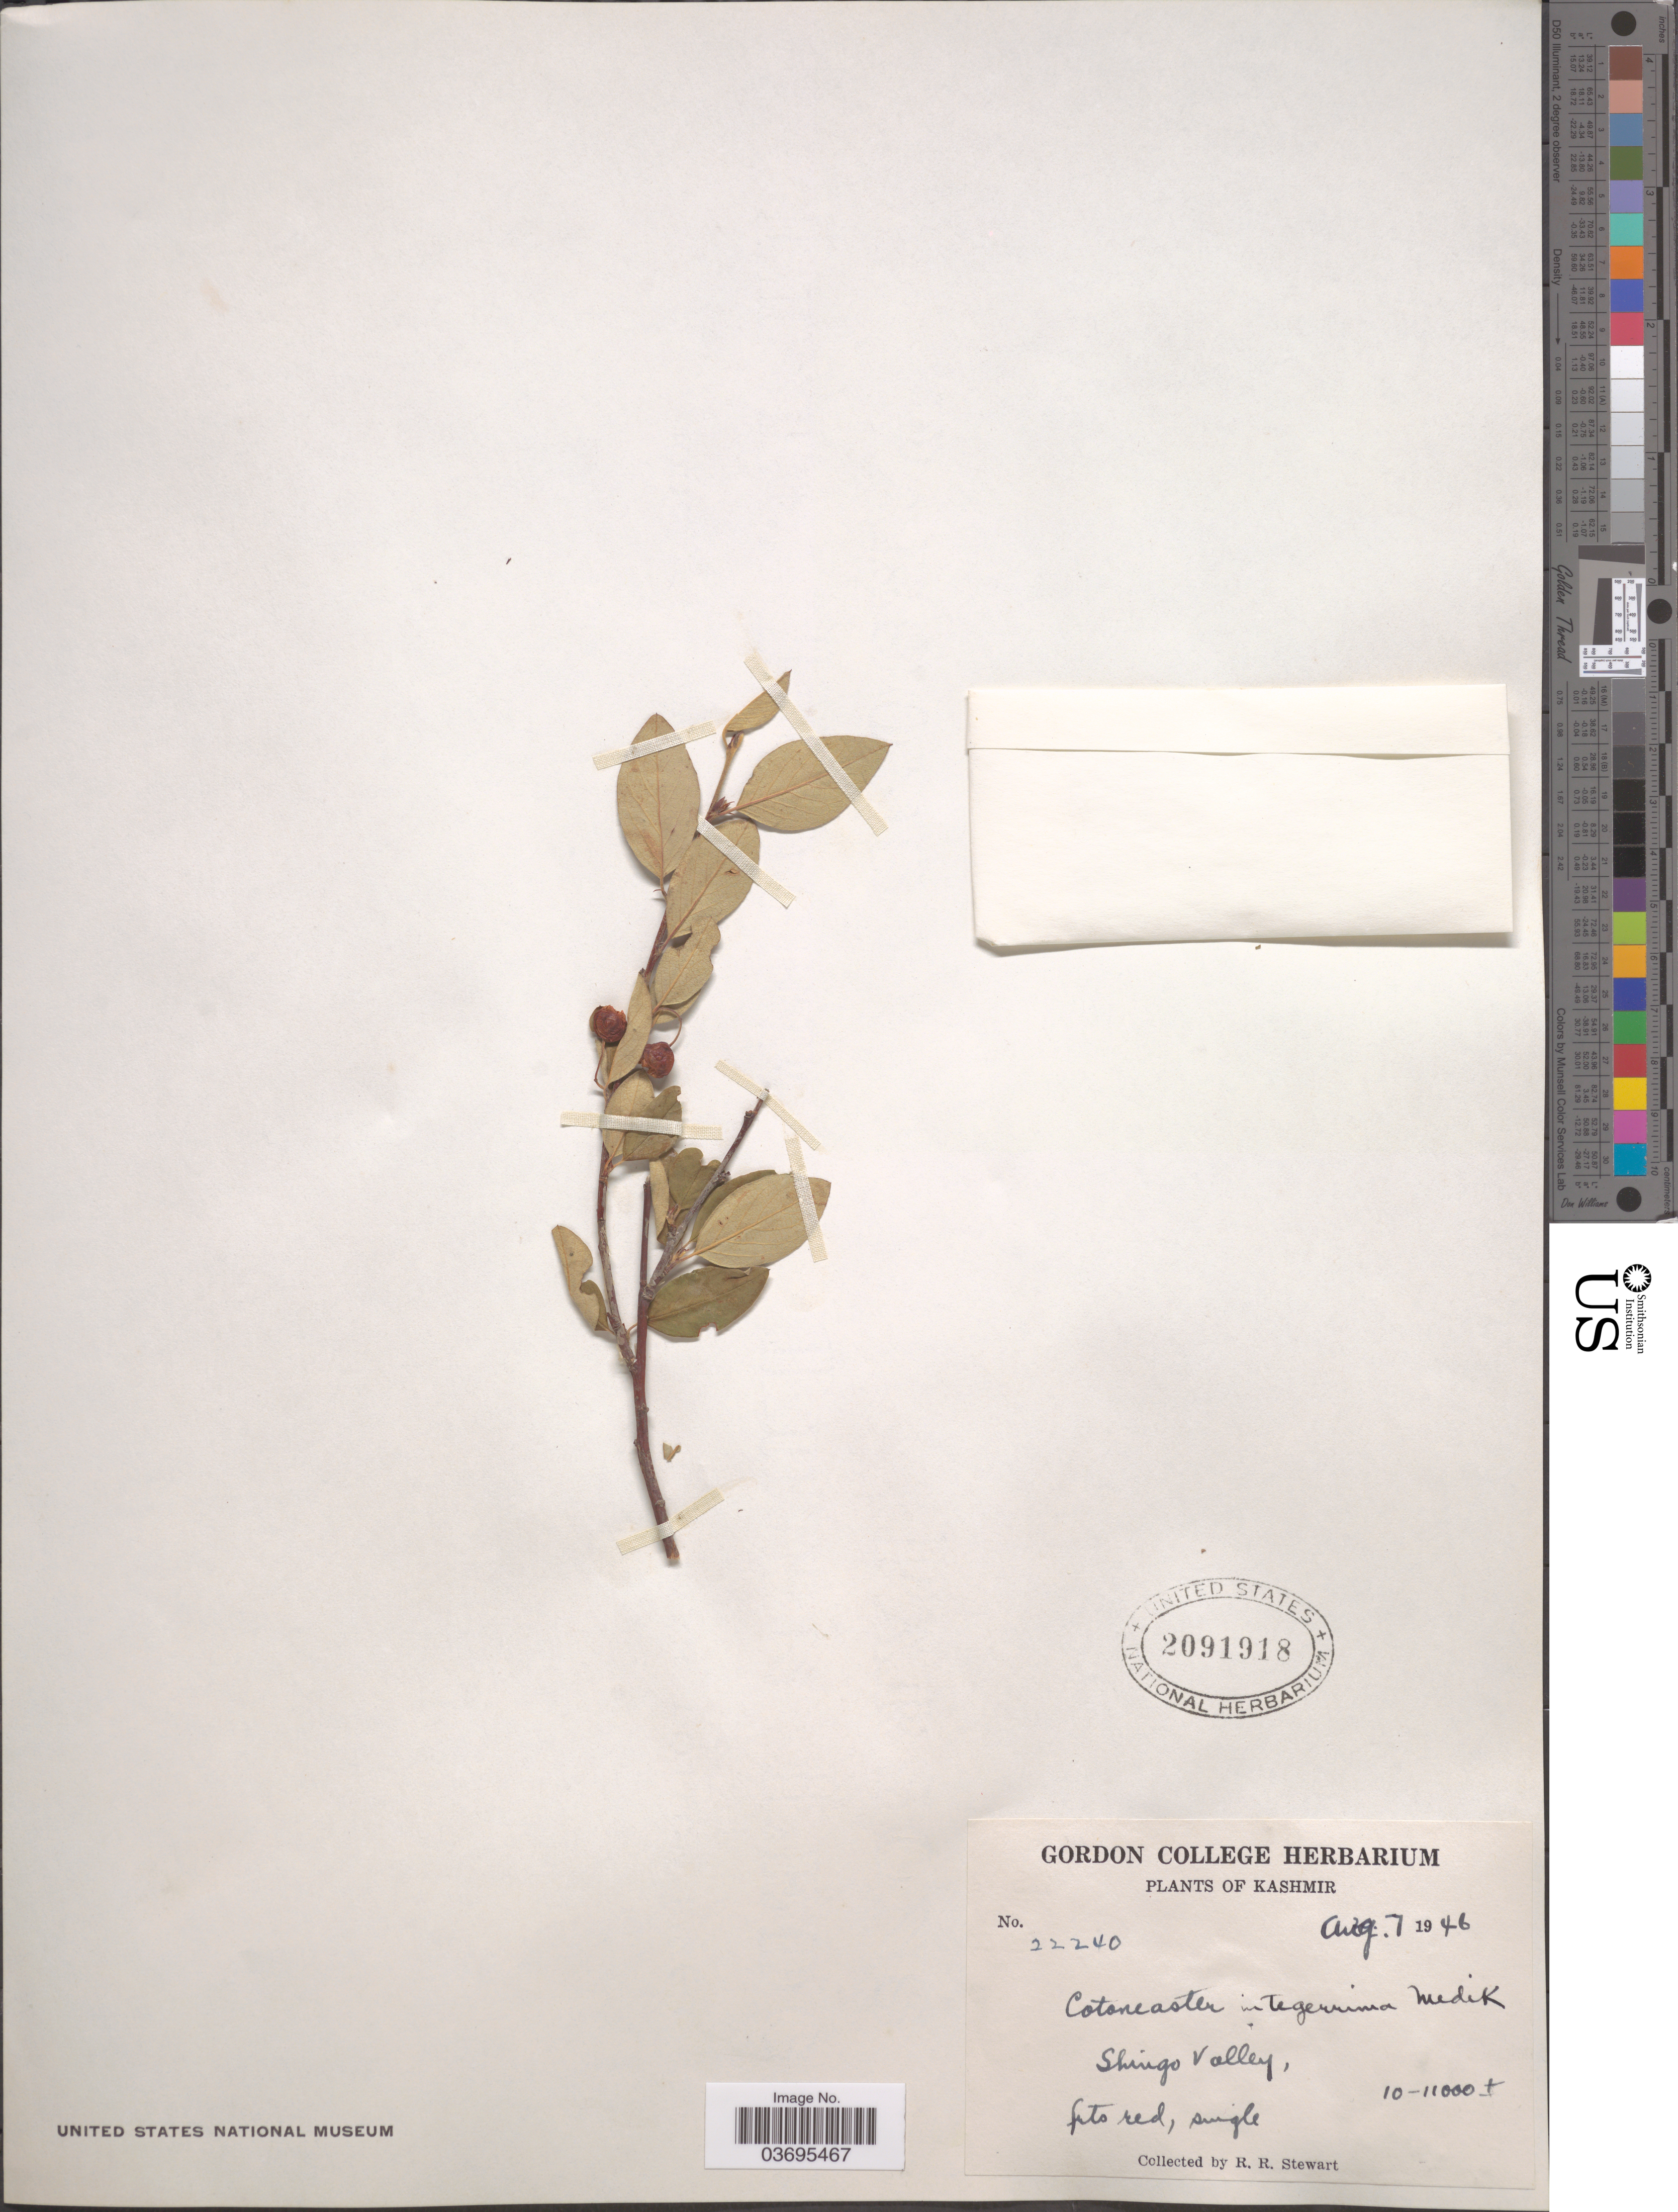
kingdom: Plantae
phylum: Tracheophyta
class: Magnoliopsida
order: Rosales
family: Rosaceae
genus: Cotoneaster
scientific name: Cotoneaster integerrimus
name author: Medik.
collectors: R. Stewart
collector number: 22240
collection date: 1946-08-07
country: India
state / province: Jammu and Kashmir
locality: Kashmir. Shingo Valley.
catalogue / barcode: US 2091918